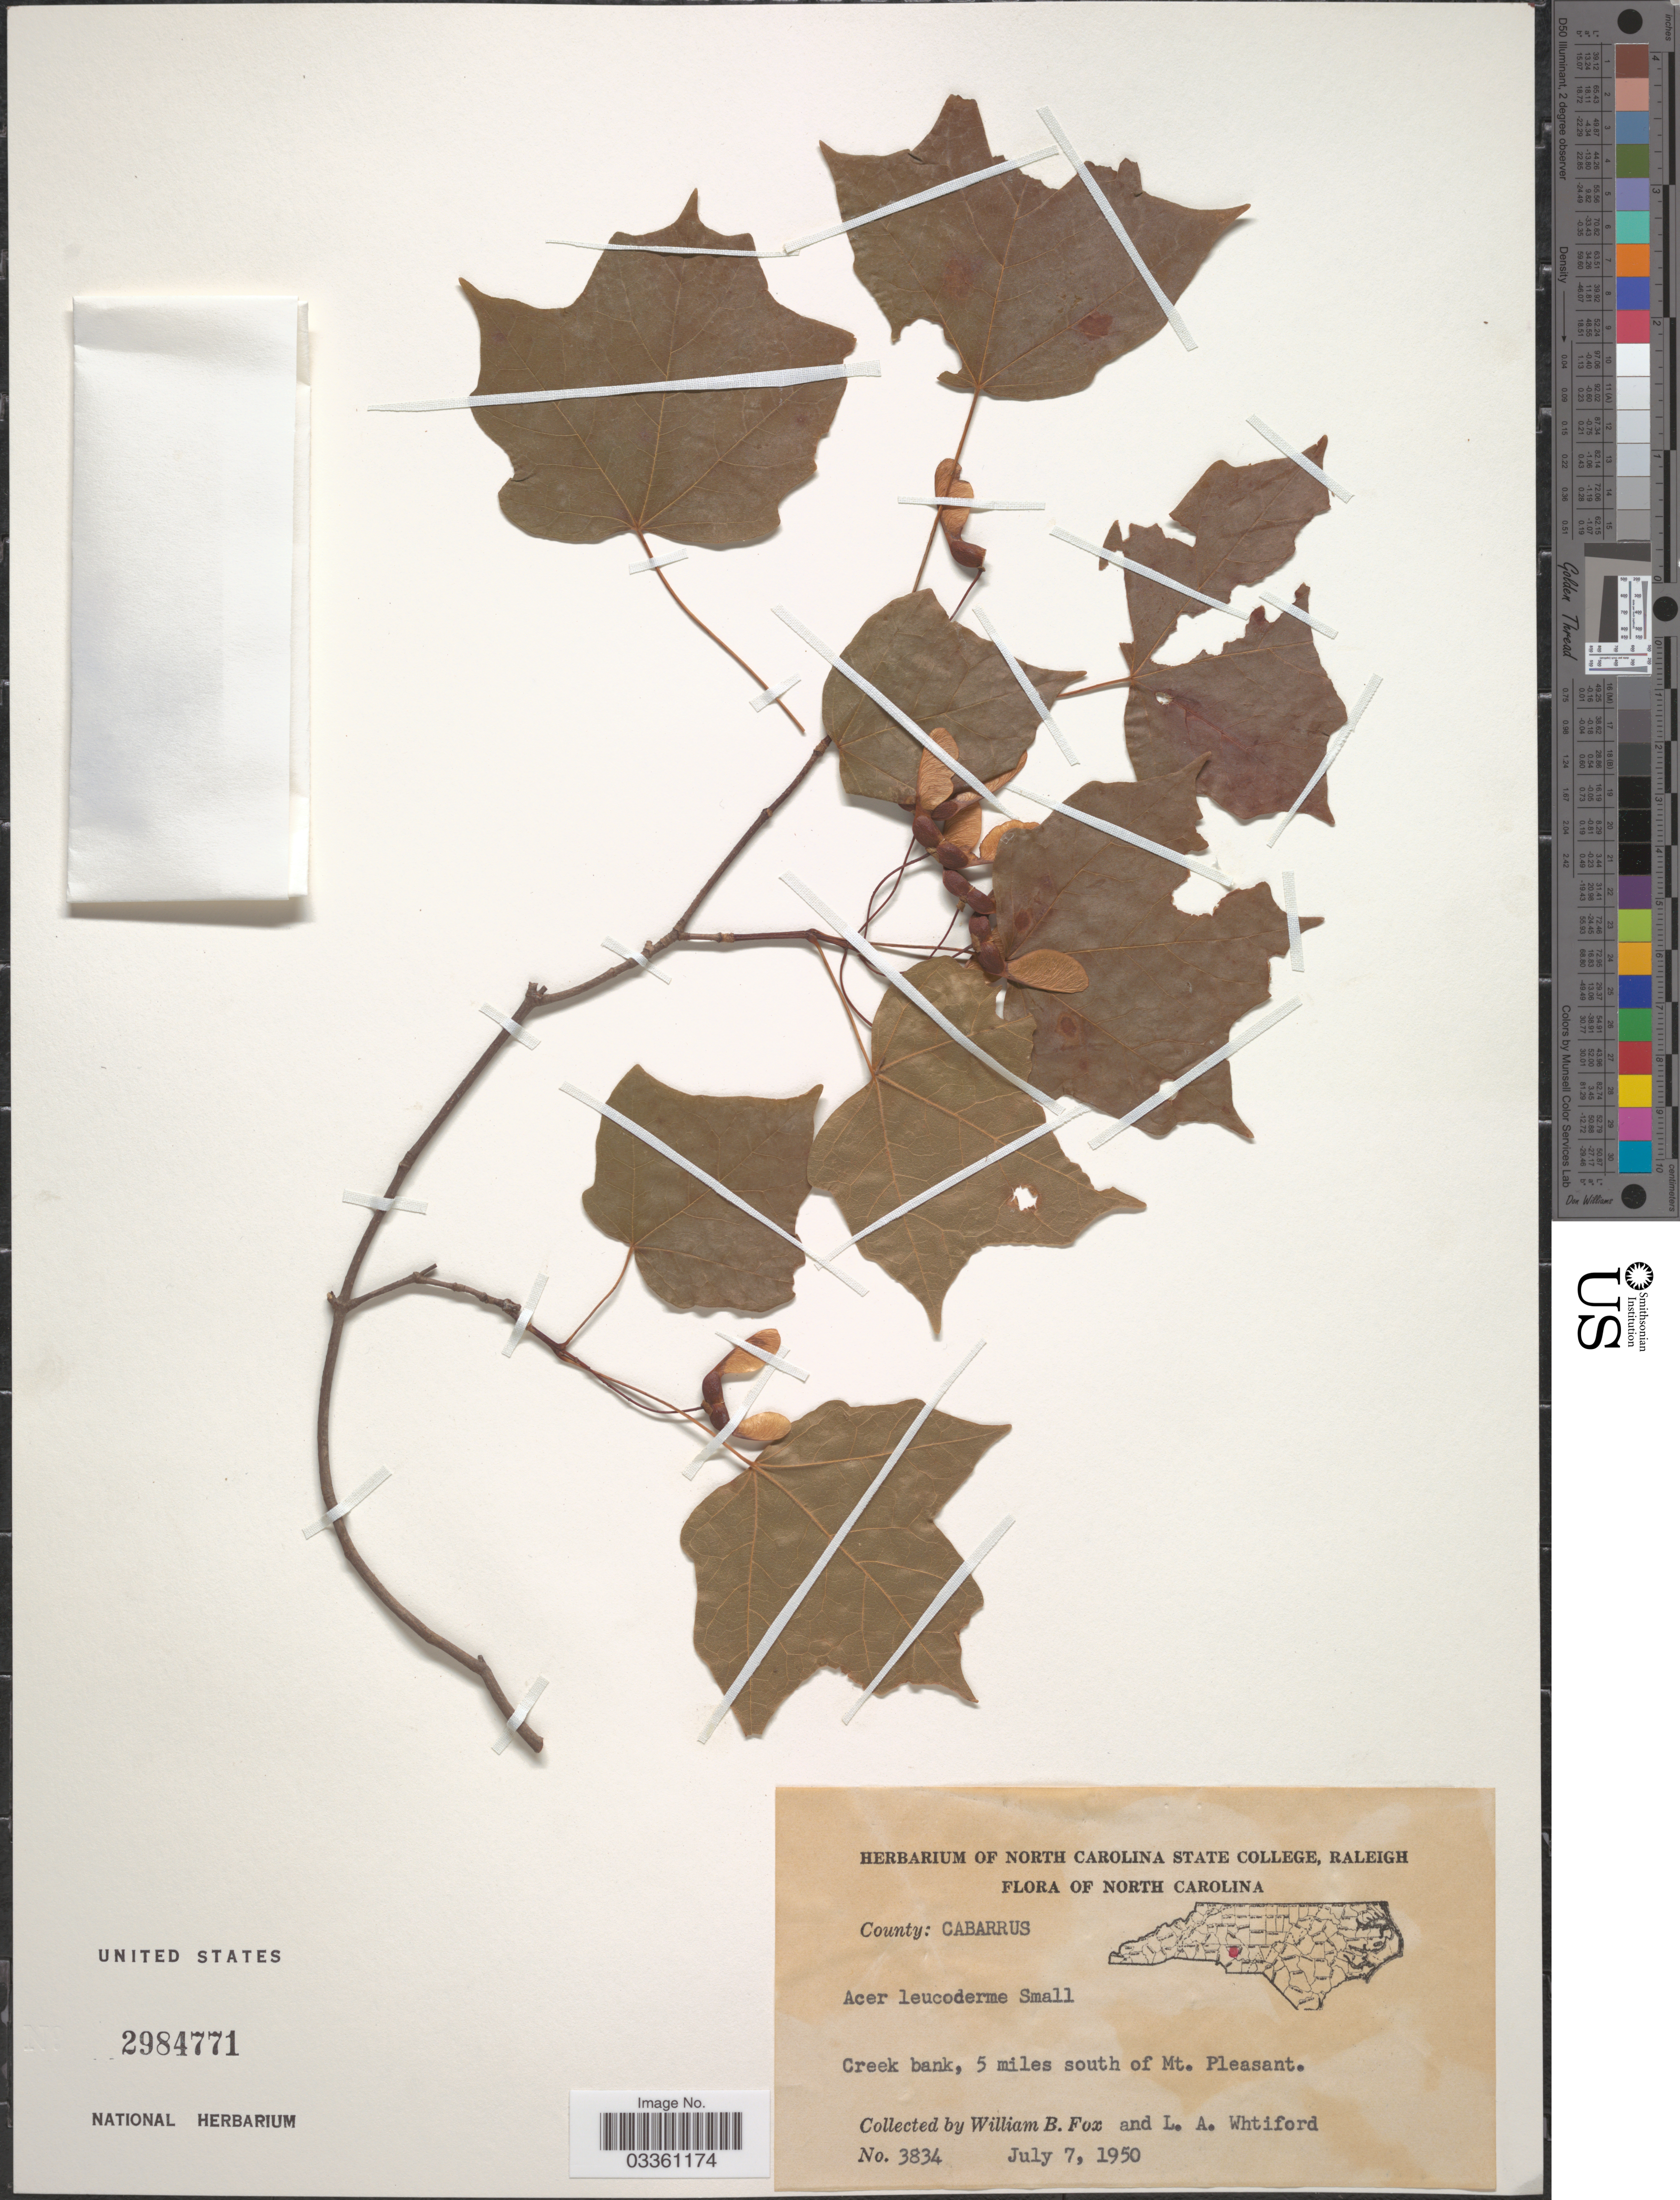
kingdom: Plantae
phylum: Tracheophyta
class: Magnoliopsida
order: Sapindales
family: Sapindaceae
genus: Acer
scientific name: Acer saccharum subsp. leucoderme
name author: (Small) Desmarais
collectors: W. Fox & L. Whtiford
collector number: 3834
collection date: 1950-07-07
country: United States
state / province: North Carolina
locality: County: Cabarrus. Creek bank, 5 miles south of Mt. Pleasant.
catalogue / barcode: US 2984771